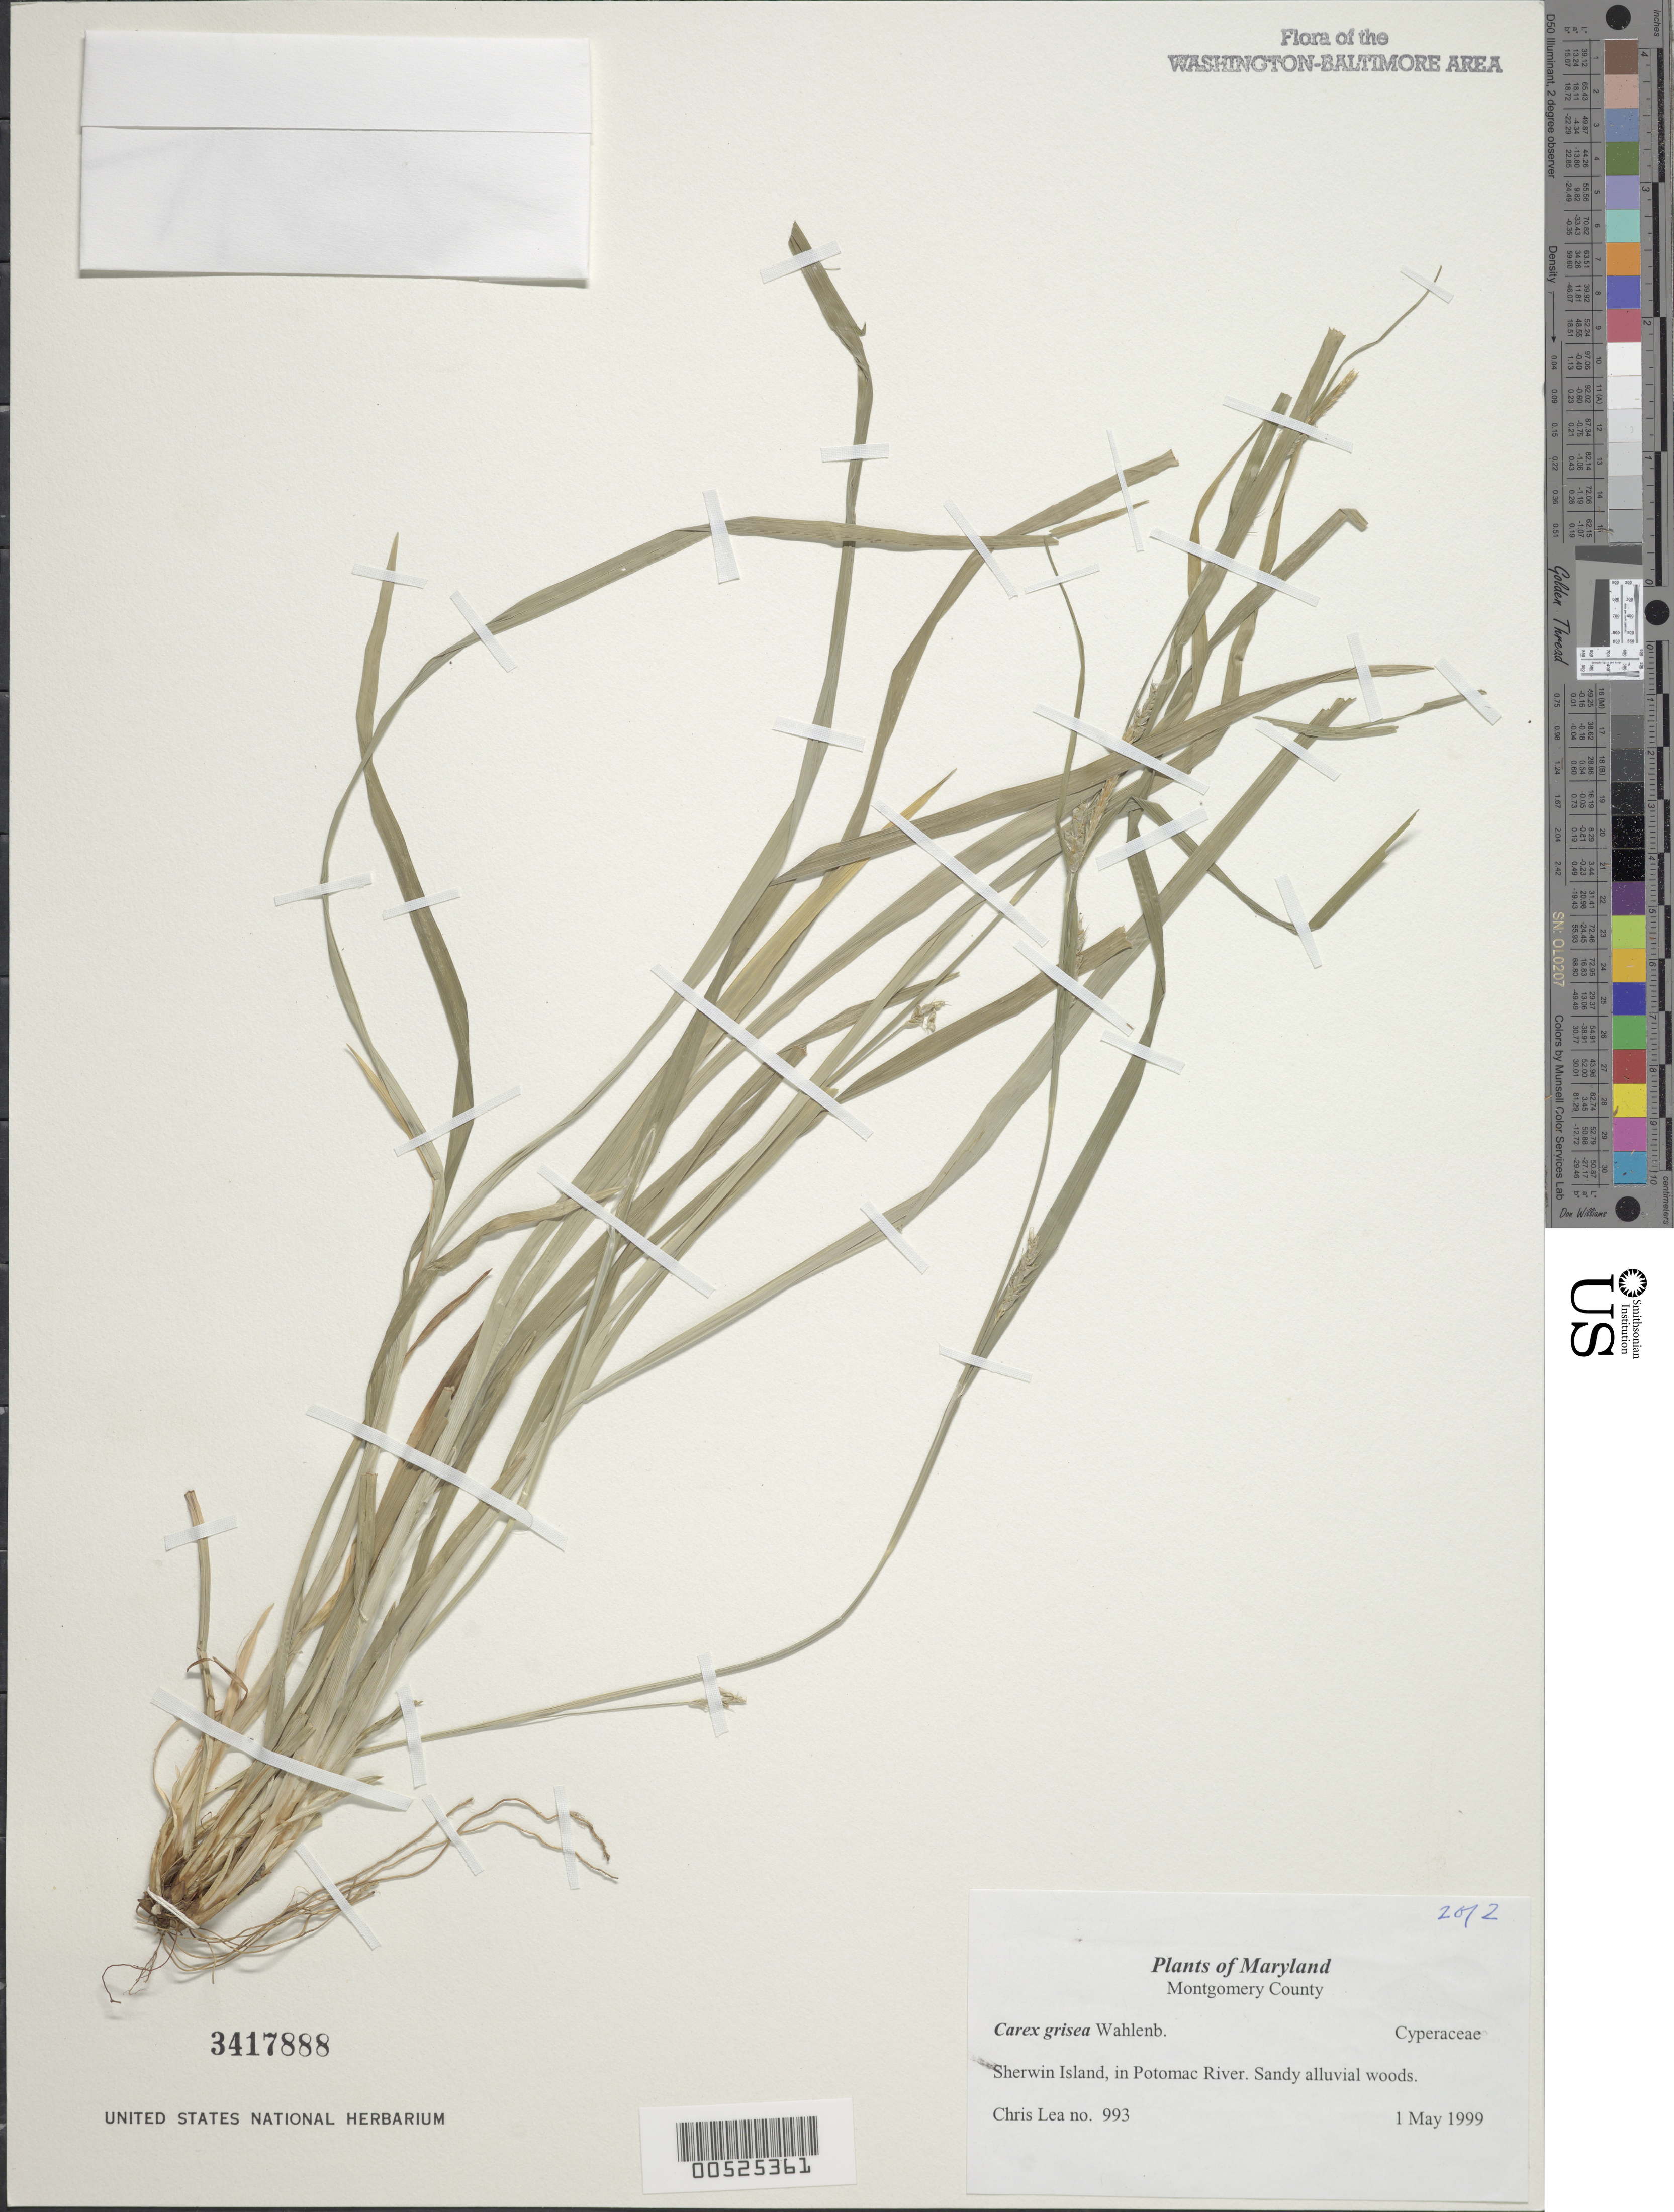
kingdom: Plantae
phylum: Tracheophyta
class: Liliopsida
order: Poales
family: Cyperaceae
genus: Carex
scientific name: Carex grisea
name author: Wahlenb.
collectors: C. Lea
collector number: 993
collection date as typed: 01 May 1999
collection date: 1999-05-01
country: United States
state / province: Maryland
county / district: Montgomery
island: Sherwin Island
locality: Sherwin Island, in Potomac River.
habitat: Sandy, alluvial woods.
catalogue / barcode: US 3417888